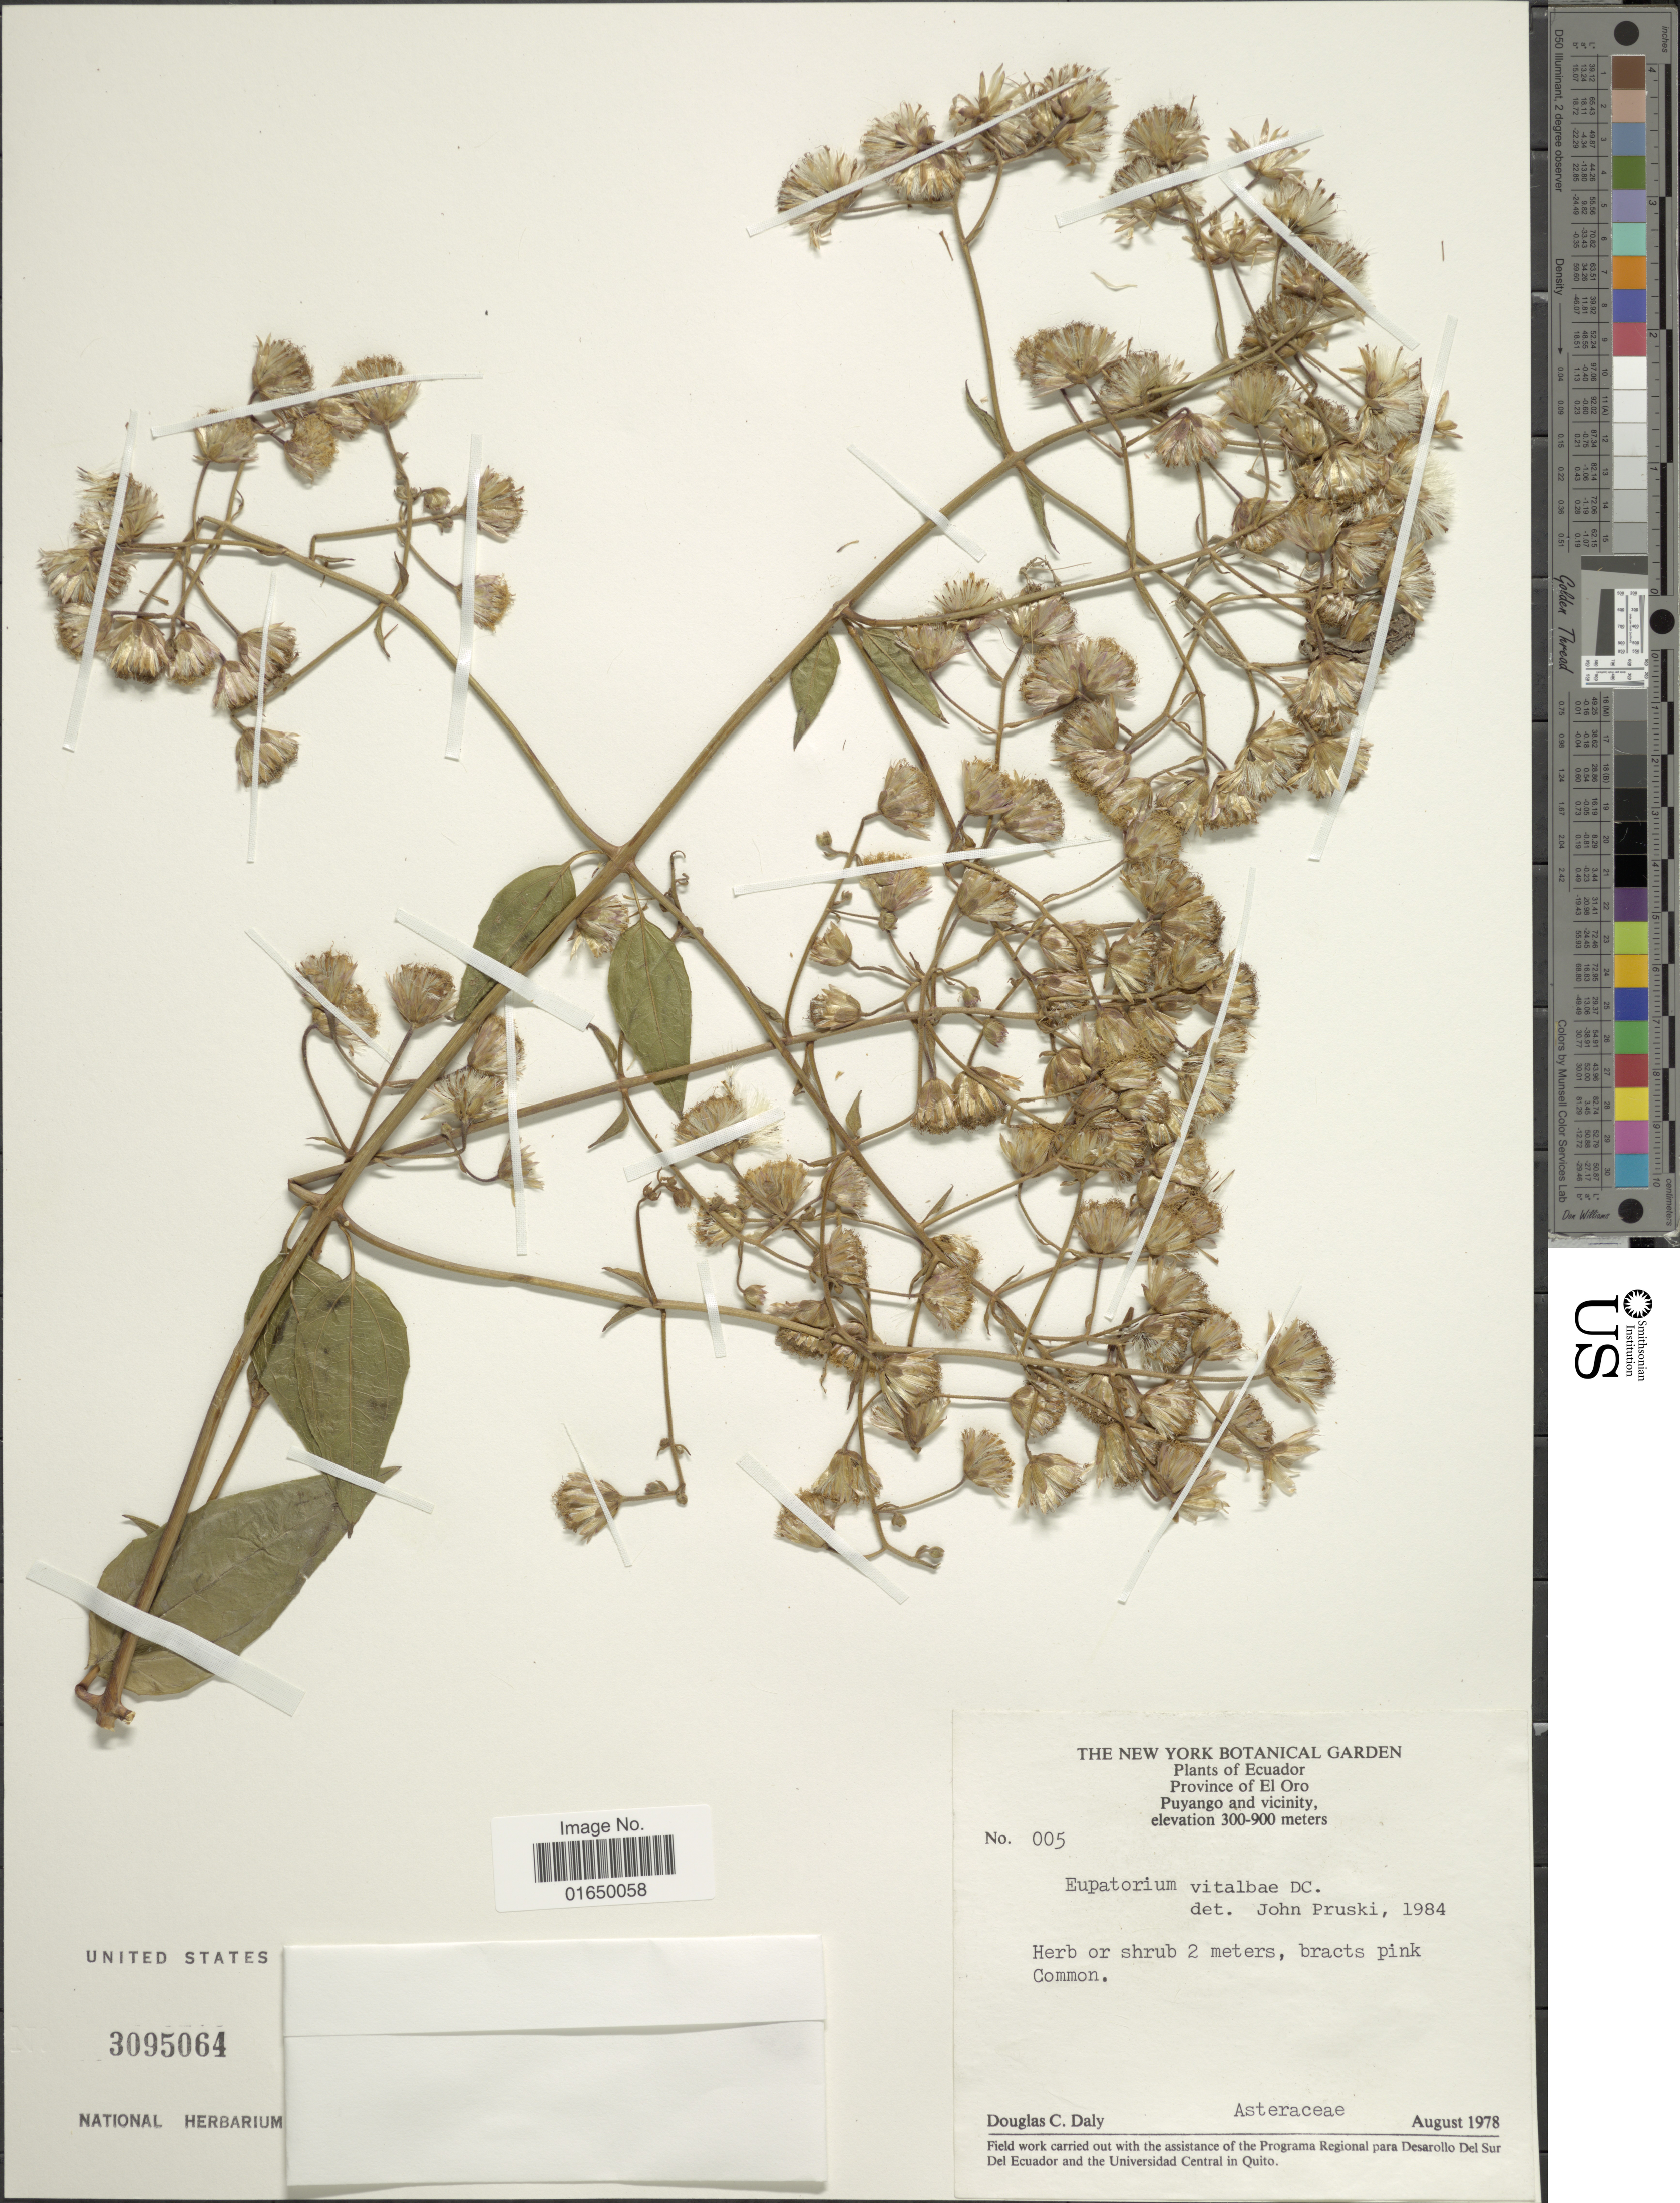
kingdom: Plantae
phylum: Tracheophyta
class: Magnoliopsida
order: Asterales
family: Asteraceae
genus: Heterocondylus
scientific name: Heterocondylus vitalbae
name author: (DC.) R.M. King & H. Rob.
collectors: D. C. Daly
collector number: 005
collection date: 1978-08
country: Ecuador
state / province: El Oro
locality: Puyango and vicinity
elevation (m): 300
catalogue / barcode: US 3095064